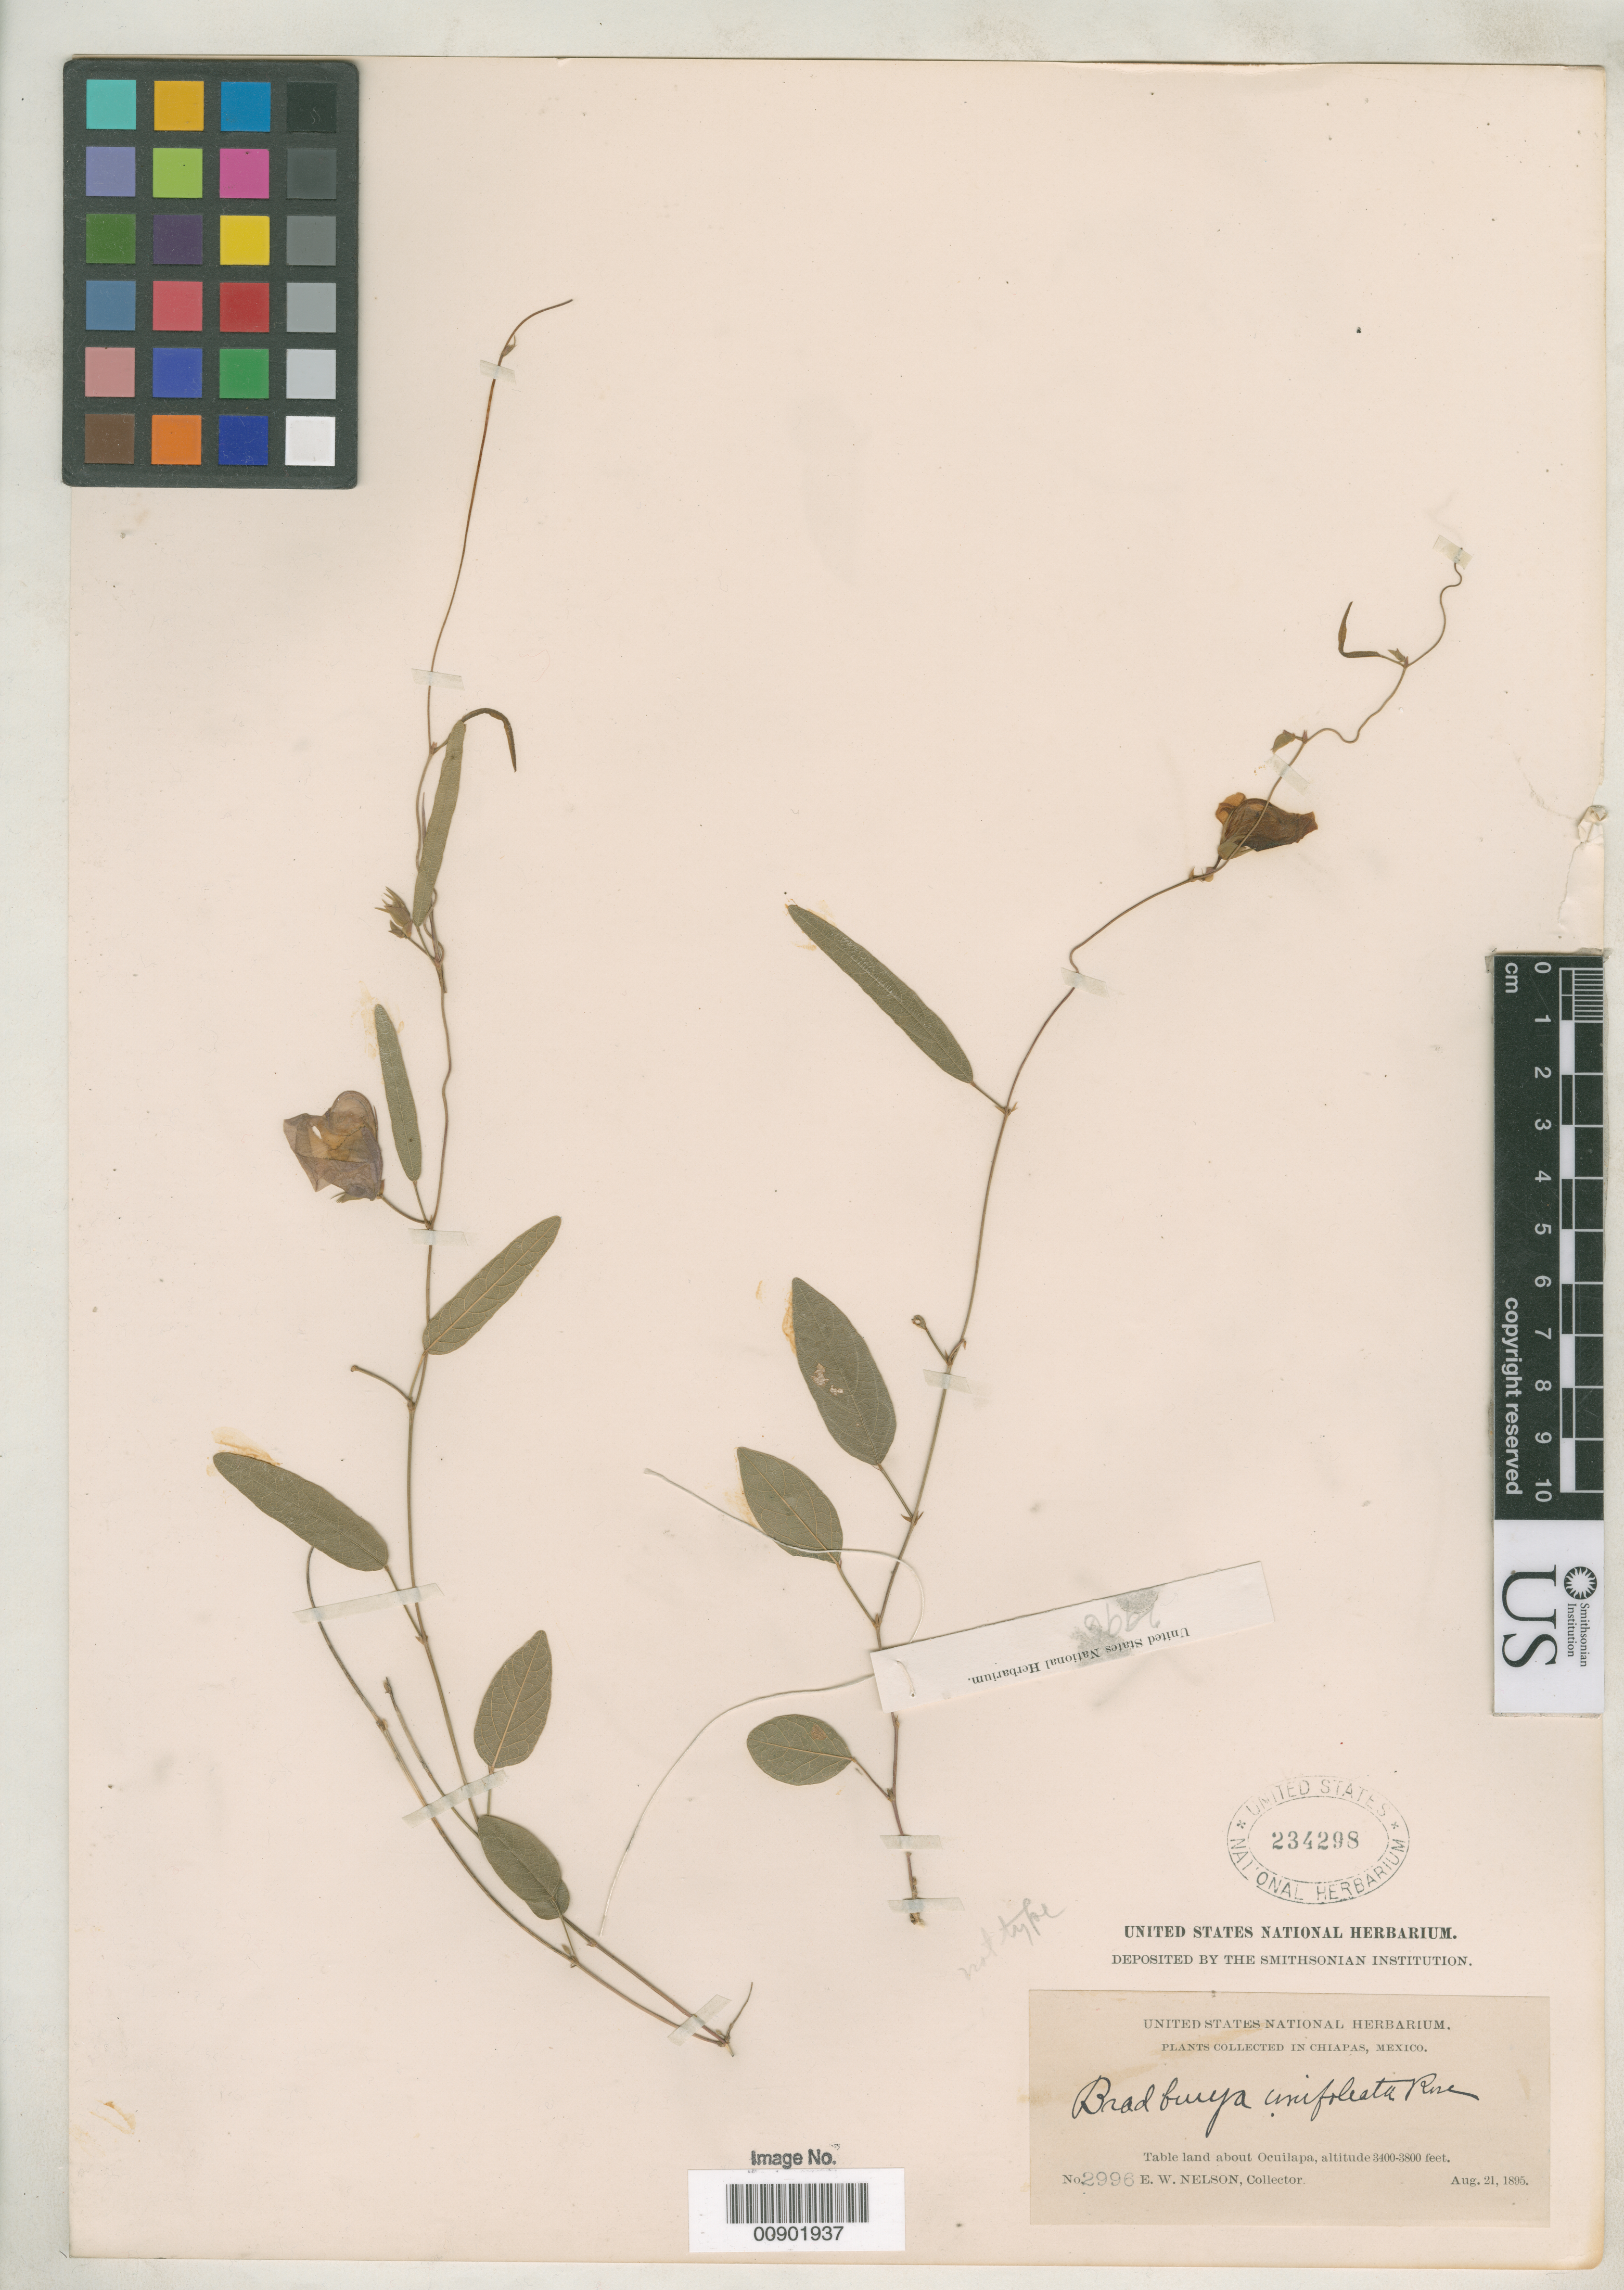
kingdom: Plantae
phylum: Tracheophyta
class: Magnoliopsida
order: Fabales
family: Fabaceae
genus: Bradburya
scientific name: Bradburya unifoliata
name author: Rose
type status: Syntype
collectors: E. W. Nelson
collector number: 2996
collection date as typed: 21 Aug 1895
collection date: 1895-08-21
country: Mexico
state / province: Chiapas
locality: Table land about Ocuilapa.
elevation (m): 1036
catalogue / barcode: US 234298